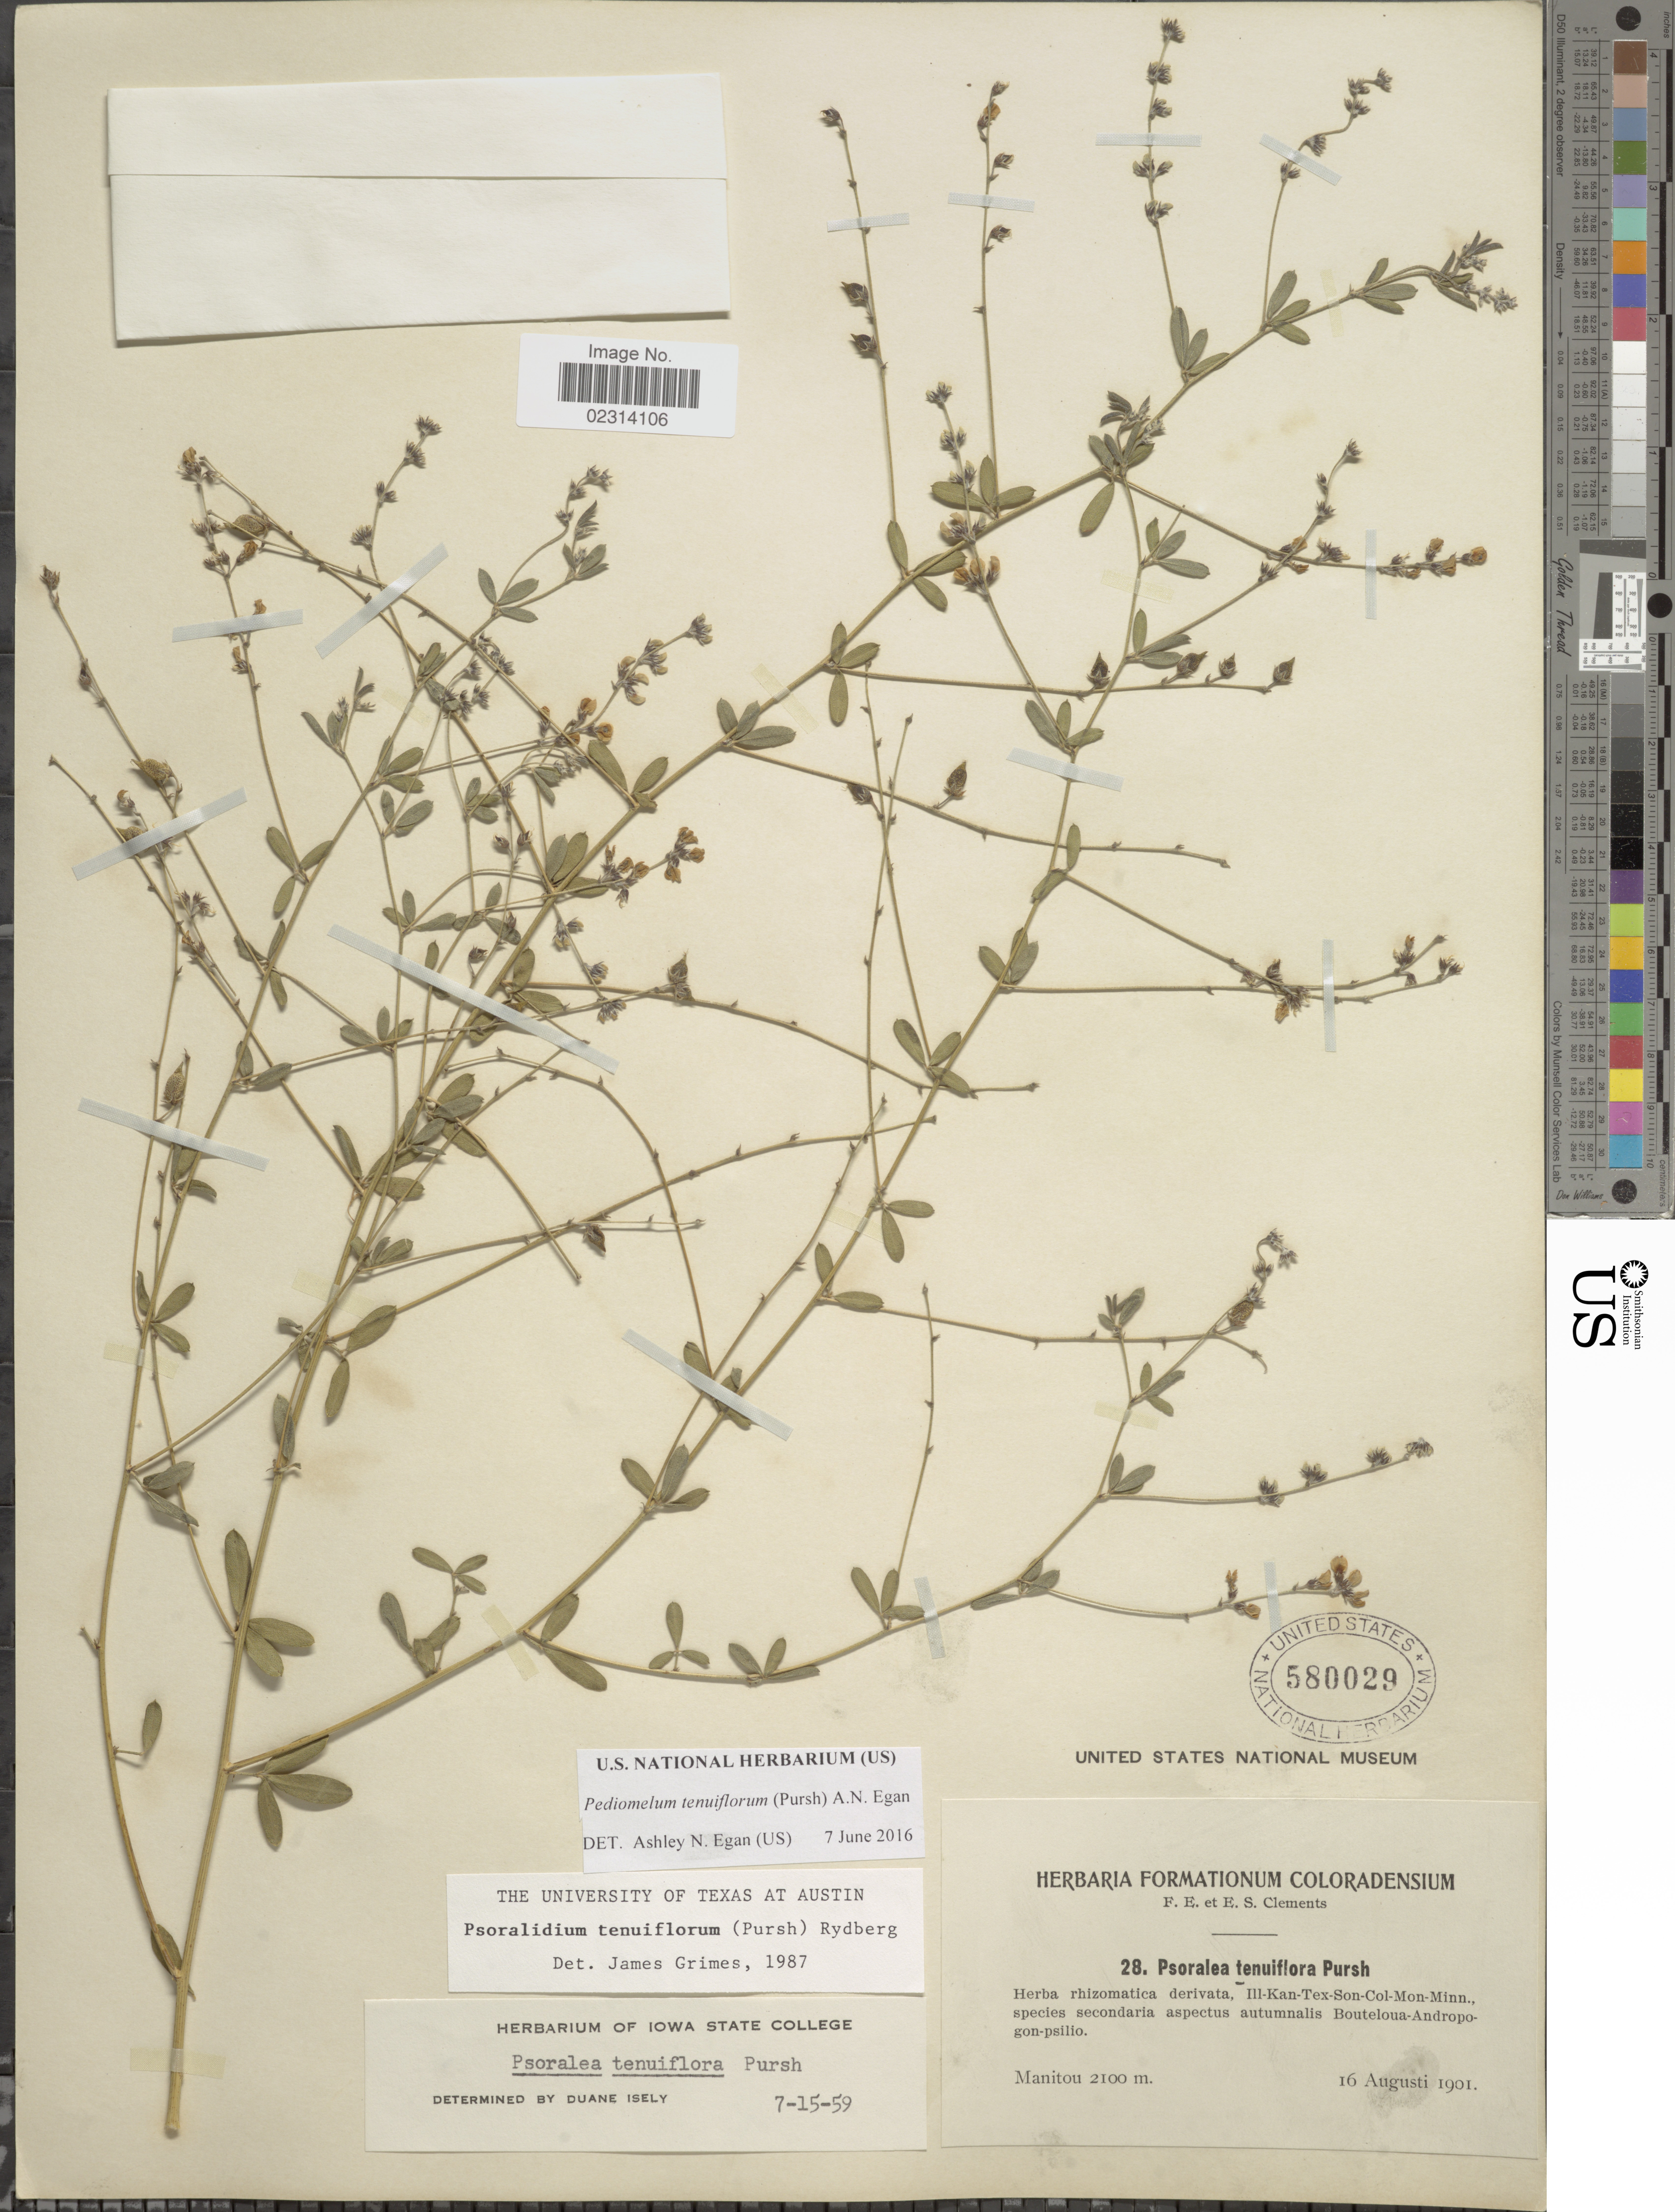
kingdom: Plantae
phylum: Tracheophyta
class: Magnoliopsida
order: Fabales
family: Fabaceae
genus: Psoralidium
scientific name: Psoralidium tenuiflorum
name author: (Pursh) Rydb.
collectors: F. E. Clements & E. S. Clements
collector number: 28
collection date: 1901-08-16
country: United States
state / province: Colorado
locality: Manitou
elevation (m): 2100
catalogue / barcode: US 580029